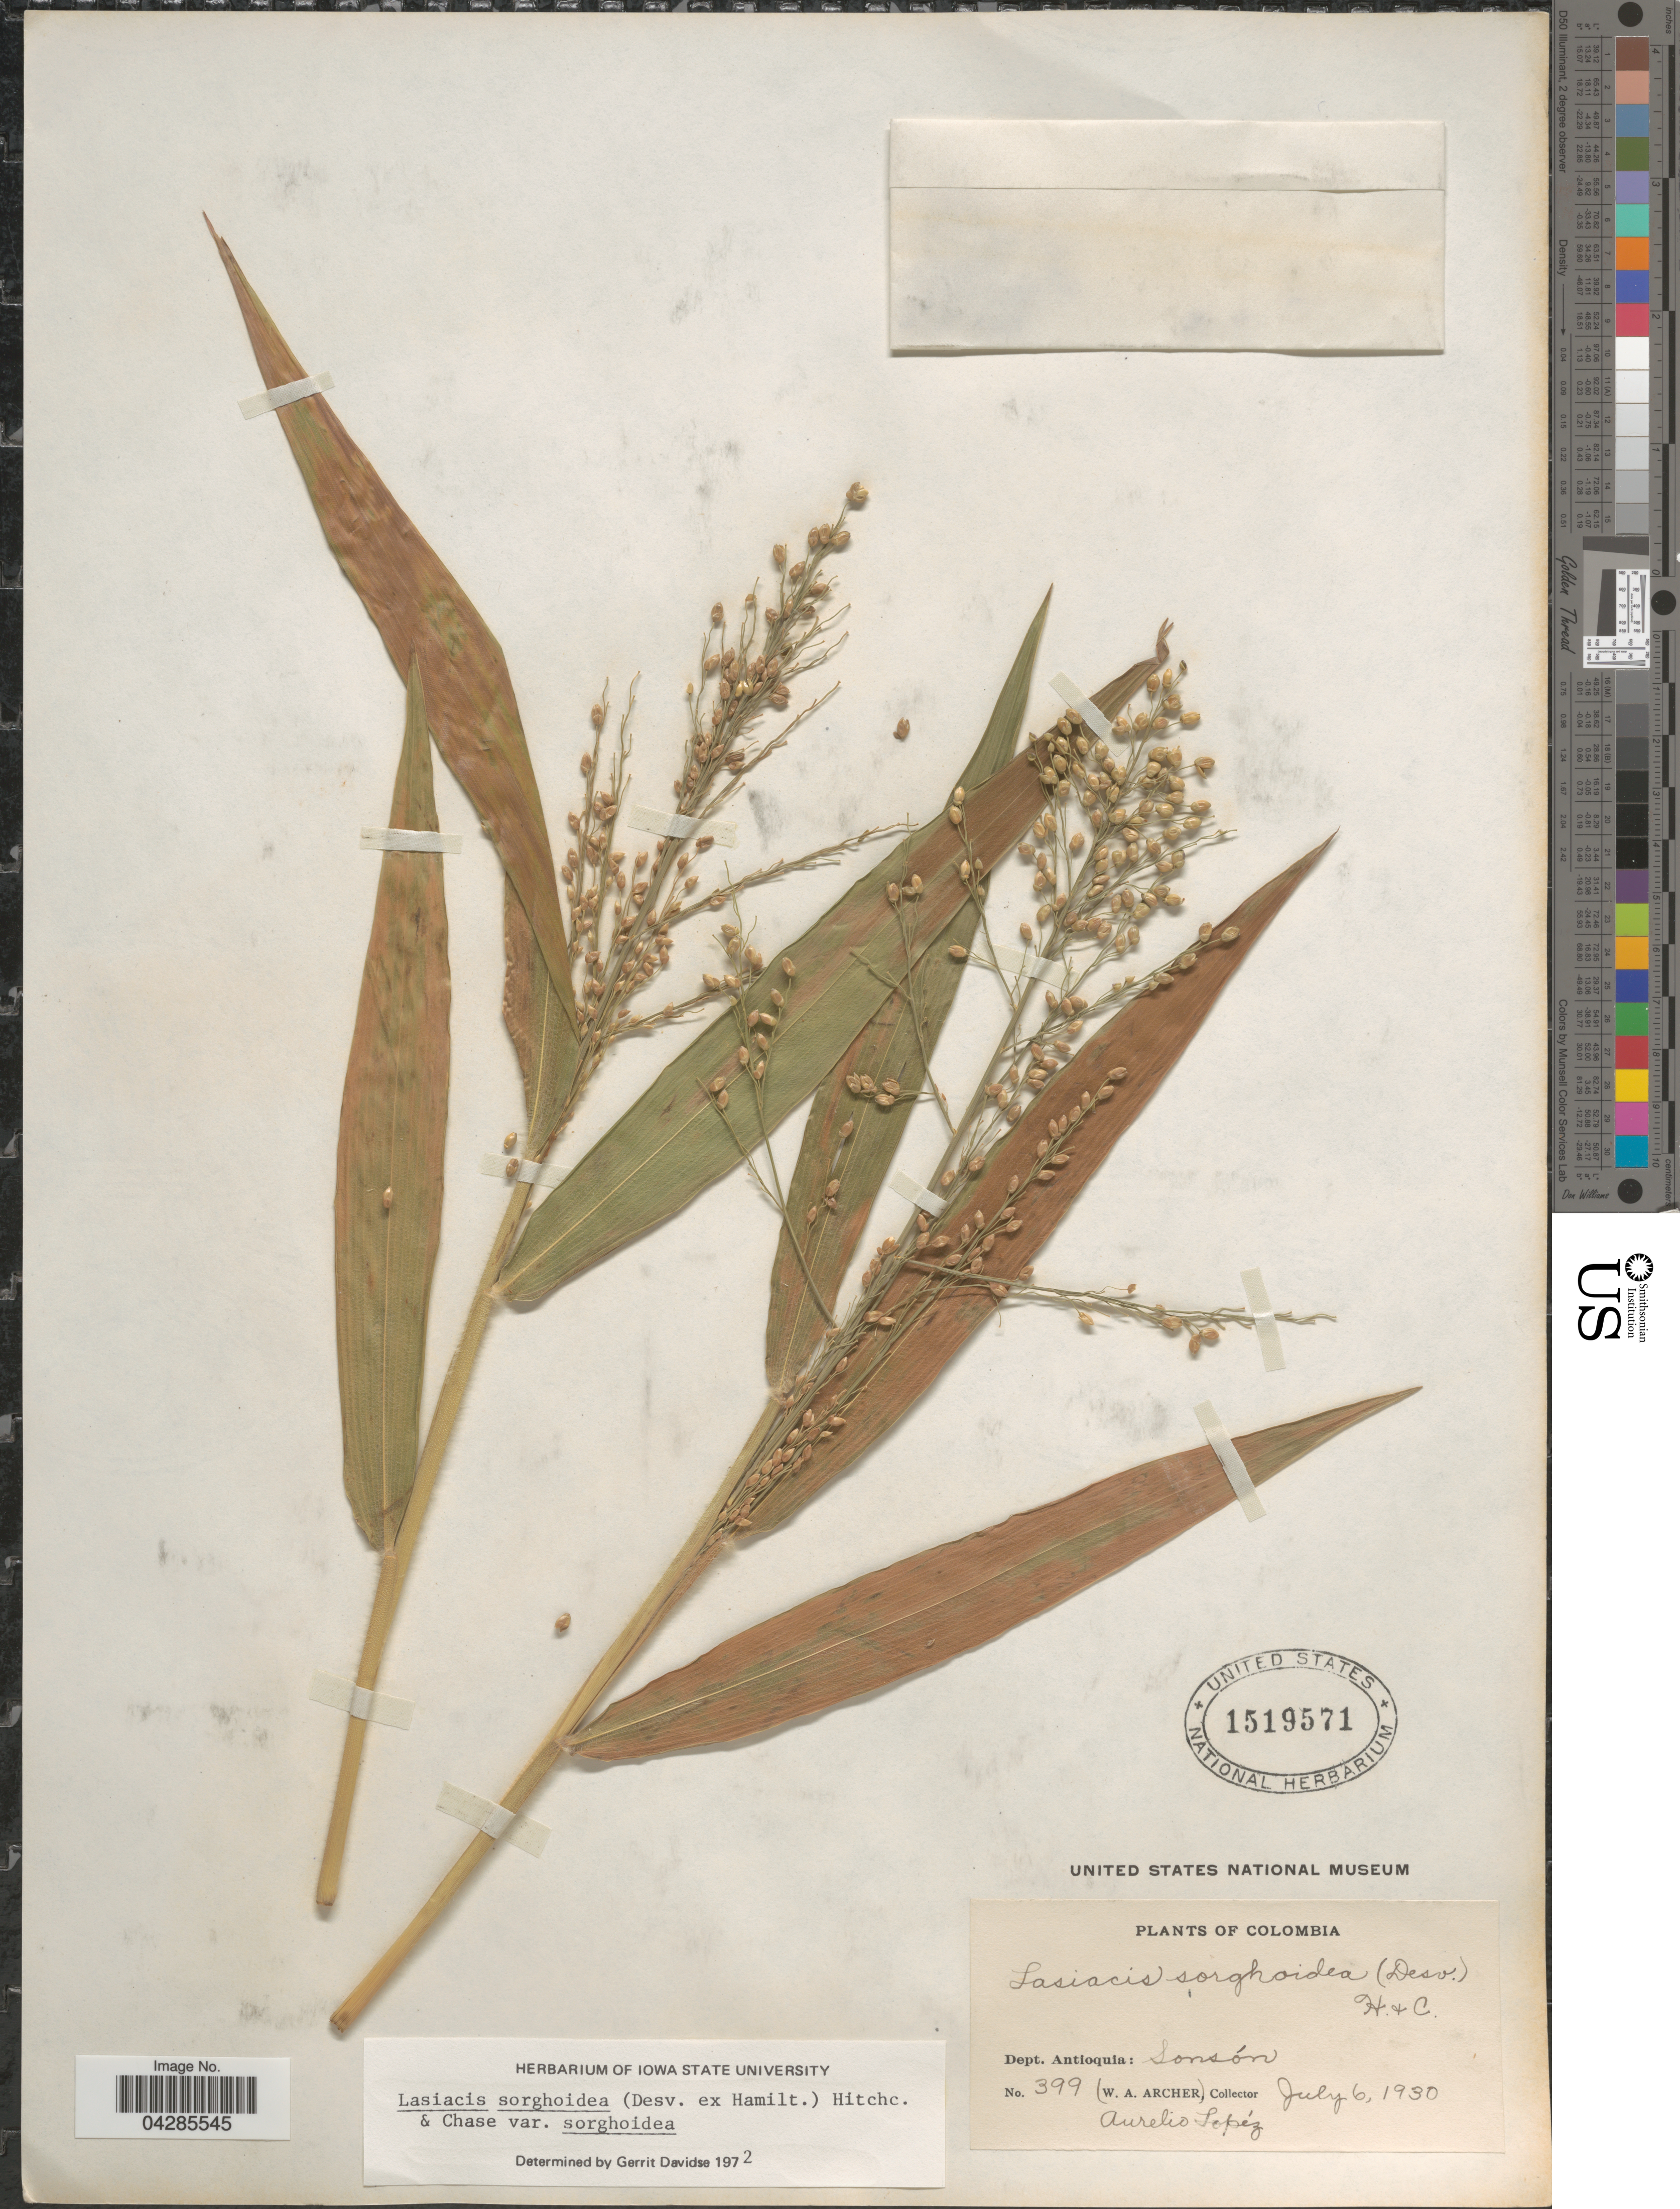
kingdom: Plantae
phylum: Tracheophyta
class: Liliopsida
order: Poales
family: Poaceae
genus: Lasiacis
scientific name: Lasiacis sorghoidea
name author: (Desv. ex Ham.) Hitchc. & Chase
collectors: A. Lopéz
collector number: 399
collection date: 1930-07-06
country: Colombia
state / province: Antioquia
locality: Dept. Antioquia: Sonsón.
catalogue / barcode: US 1519571